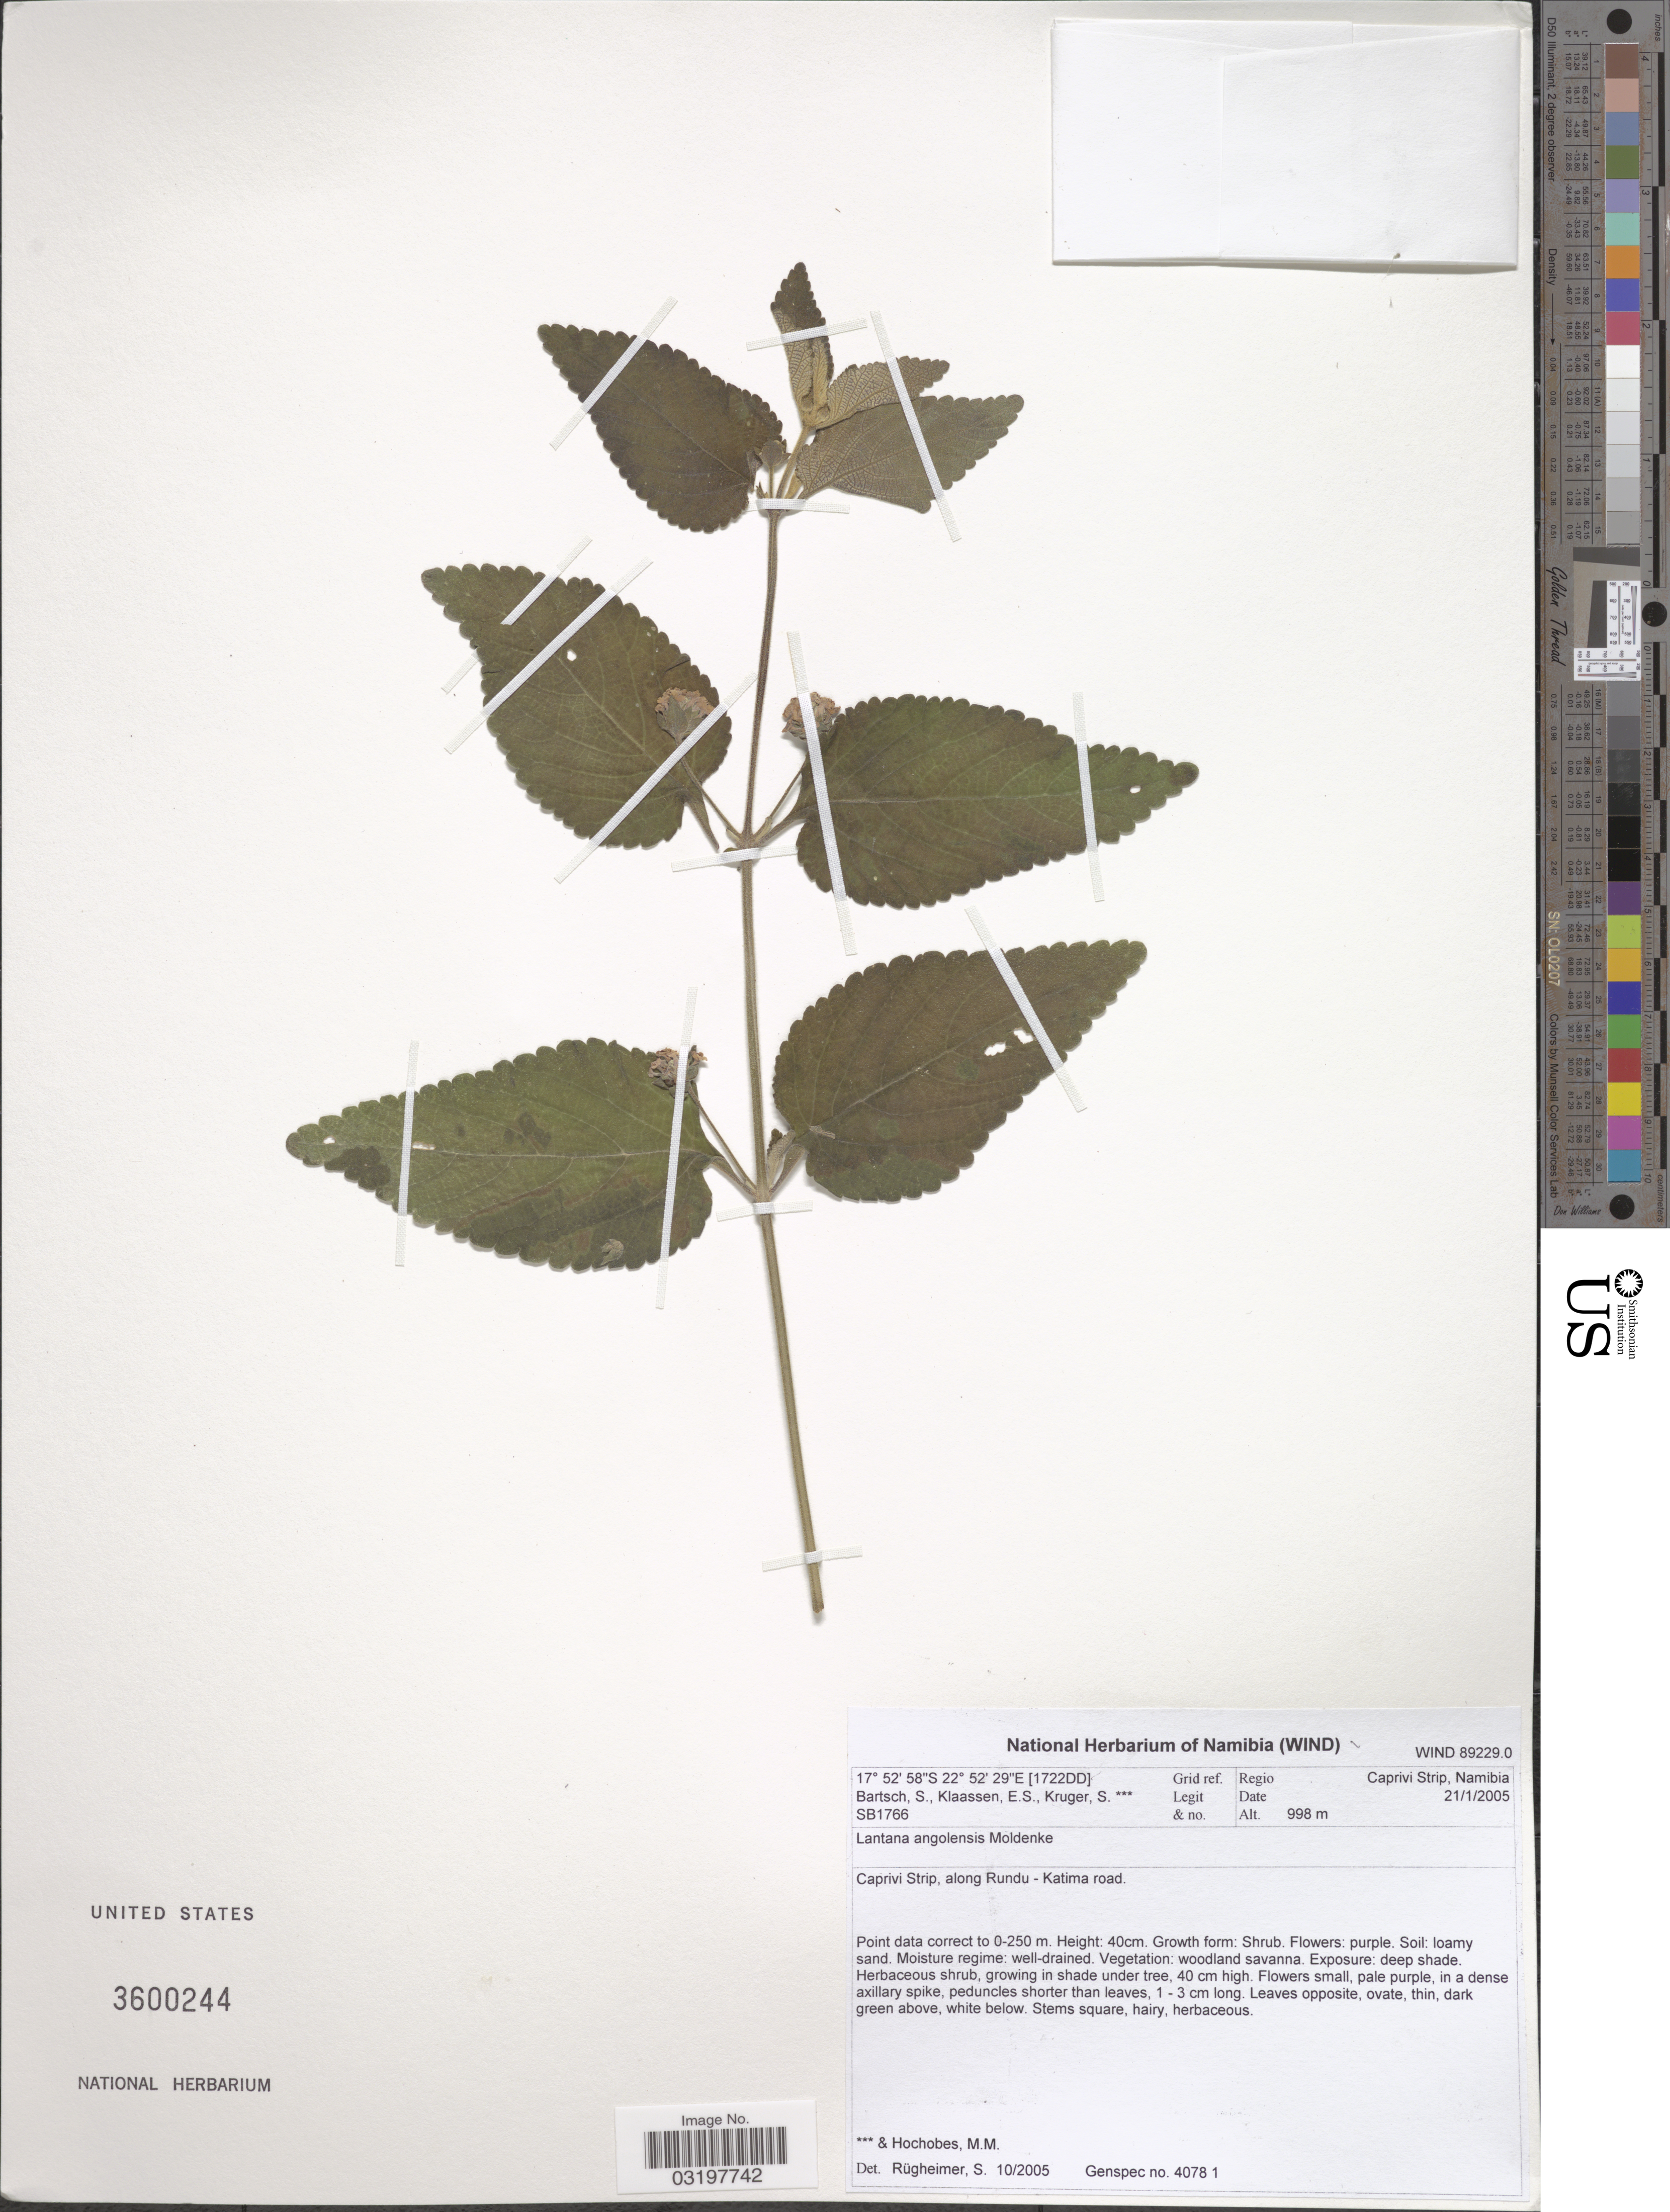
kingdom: Plantae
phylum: Tracheophyta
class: Magnoliopsida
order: Lamiales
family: Verbenaceae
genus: Lantana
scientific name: Lantana angolensis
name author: Moldenke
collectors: S. Bartsch, E. S. Klaassen & S. Kruger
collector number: SB1766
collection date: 2005-01-21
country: Namibia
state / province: Caprivi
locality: [1722DD] Grid ref., Regio Caprivi Strip, Namibia, along Rundu - Katima road.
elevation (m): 998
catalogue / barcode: US 3600244